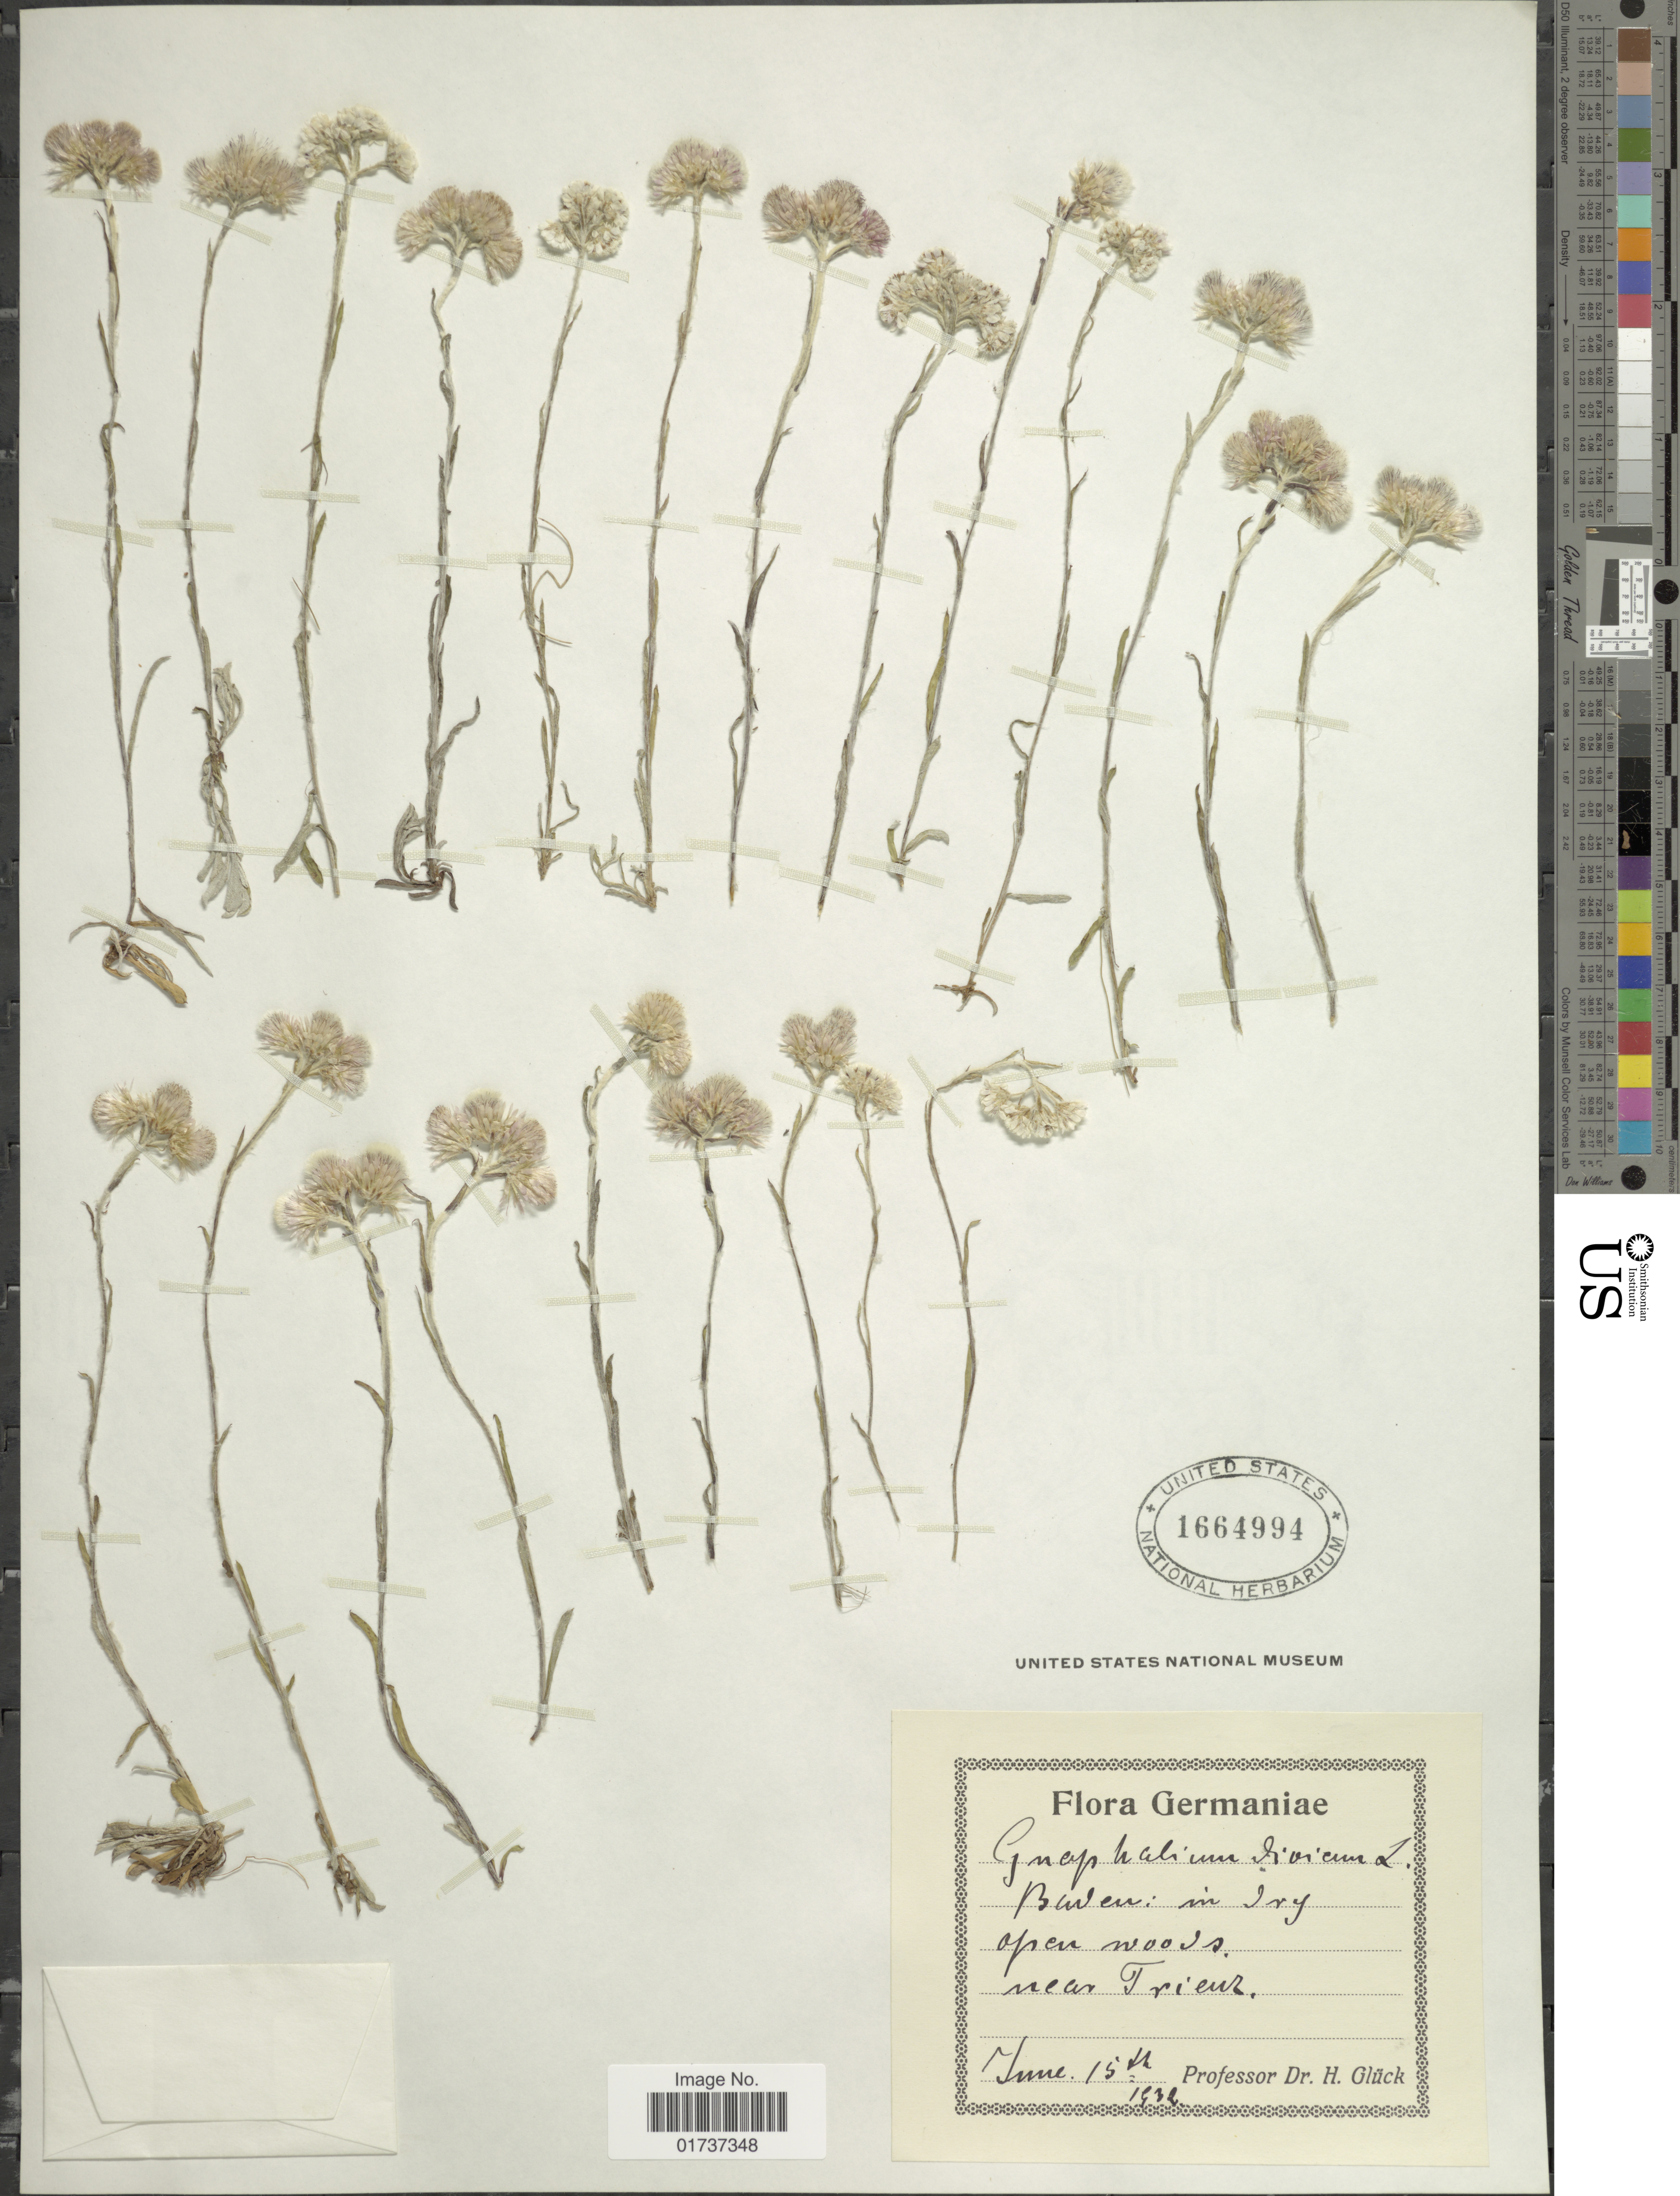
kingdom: Plantae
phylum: Tracheophyta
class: Magnoliopsida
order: Asterales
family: Asteraceae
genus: Gnaphalium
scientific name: Gnaphalium dioicum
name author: L.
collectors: H. Glück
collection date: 1932-06-15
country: Germany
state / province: Baden-Württemberg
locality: Baden: in dry open woods near Trieuz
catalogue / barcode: US 1664994